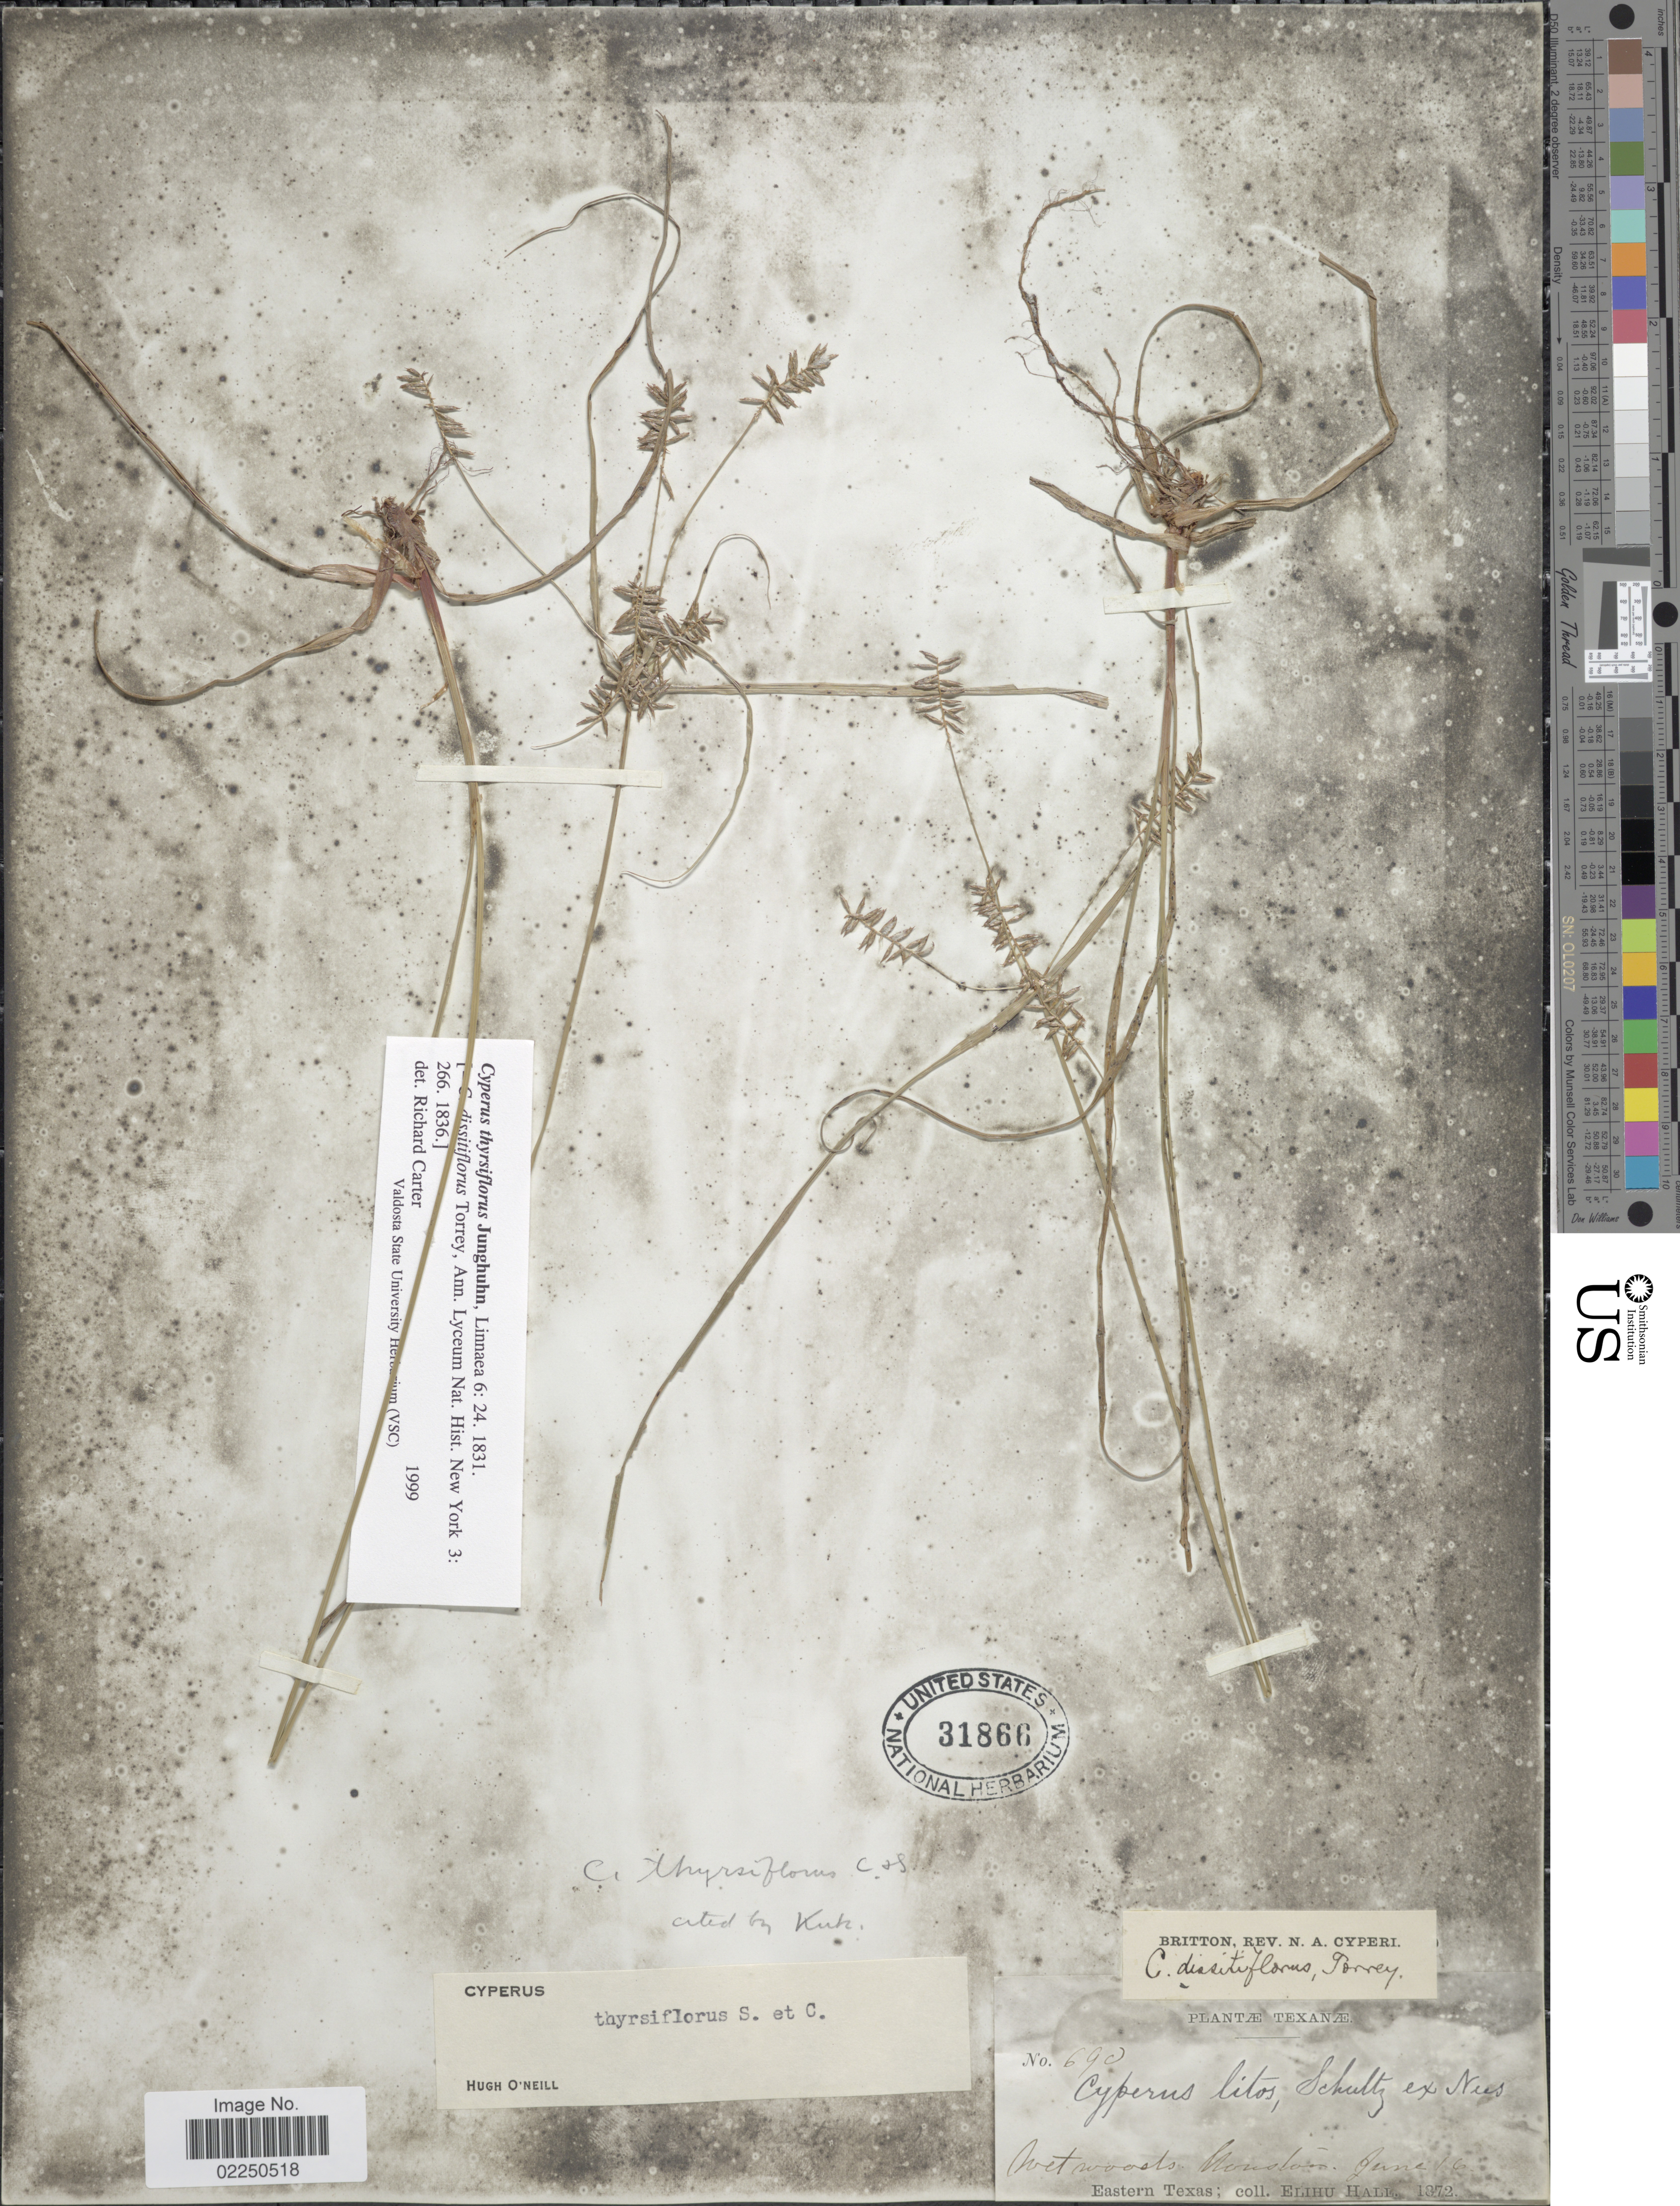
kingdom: Plantae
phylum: Tracheophyta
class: Liliopsida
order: Poales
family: Cyperaceae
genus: Cyperus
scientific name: Cyperus thyrsiflorus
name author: Jungh.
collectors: E. Hall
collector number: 690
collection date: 1872-06-16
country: United States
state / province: Texas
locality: Texanae. Wet woods. Houston. Eastern Texas.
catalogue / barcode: US 31866